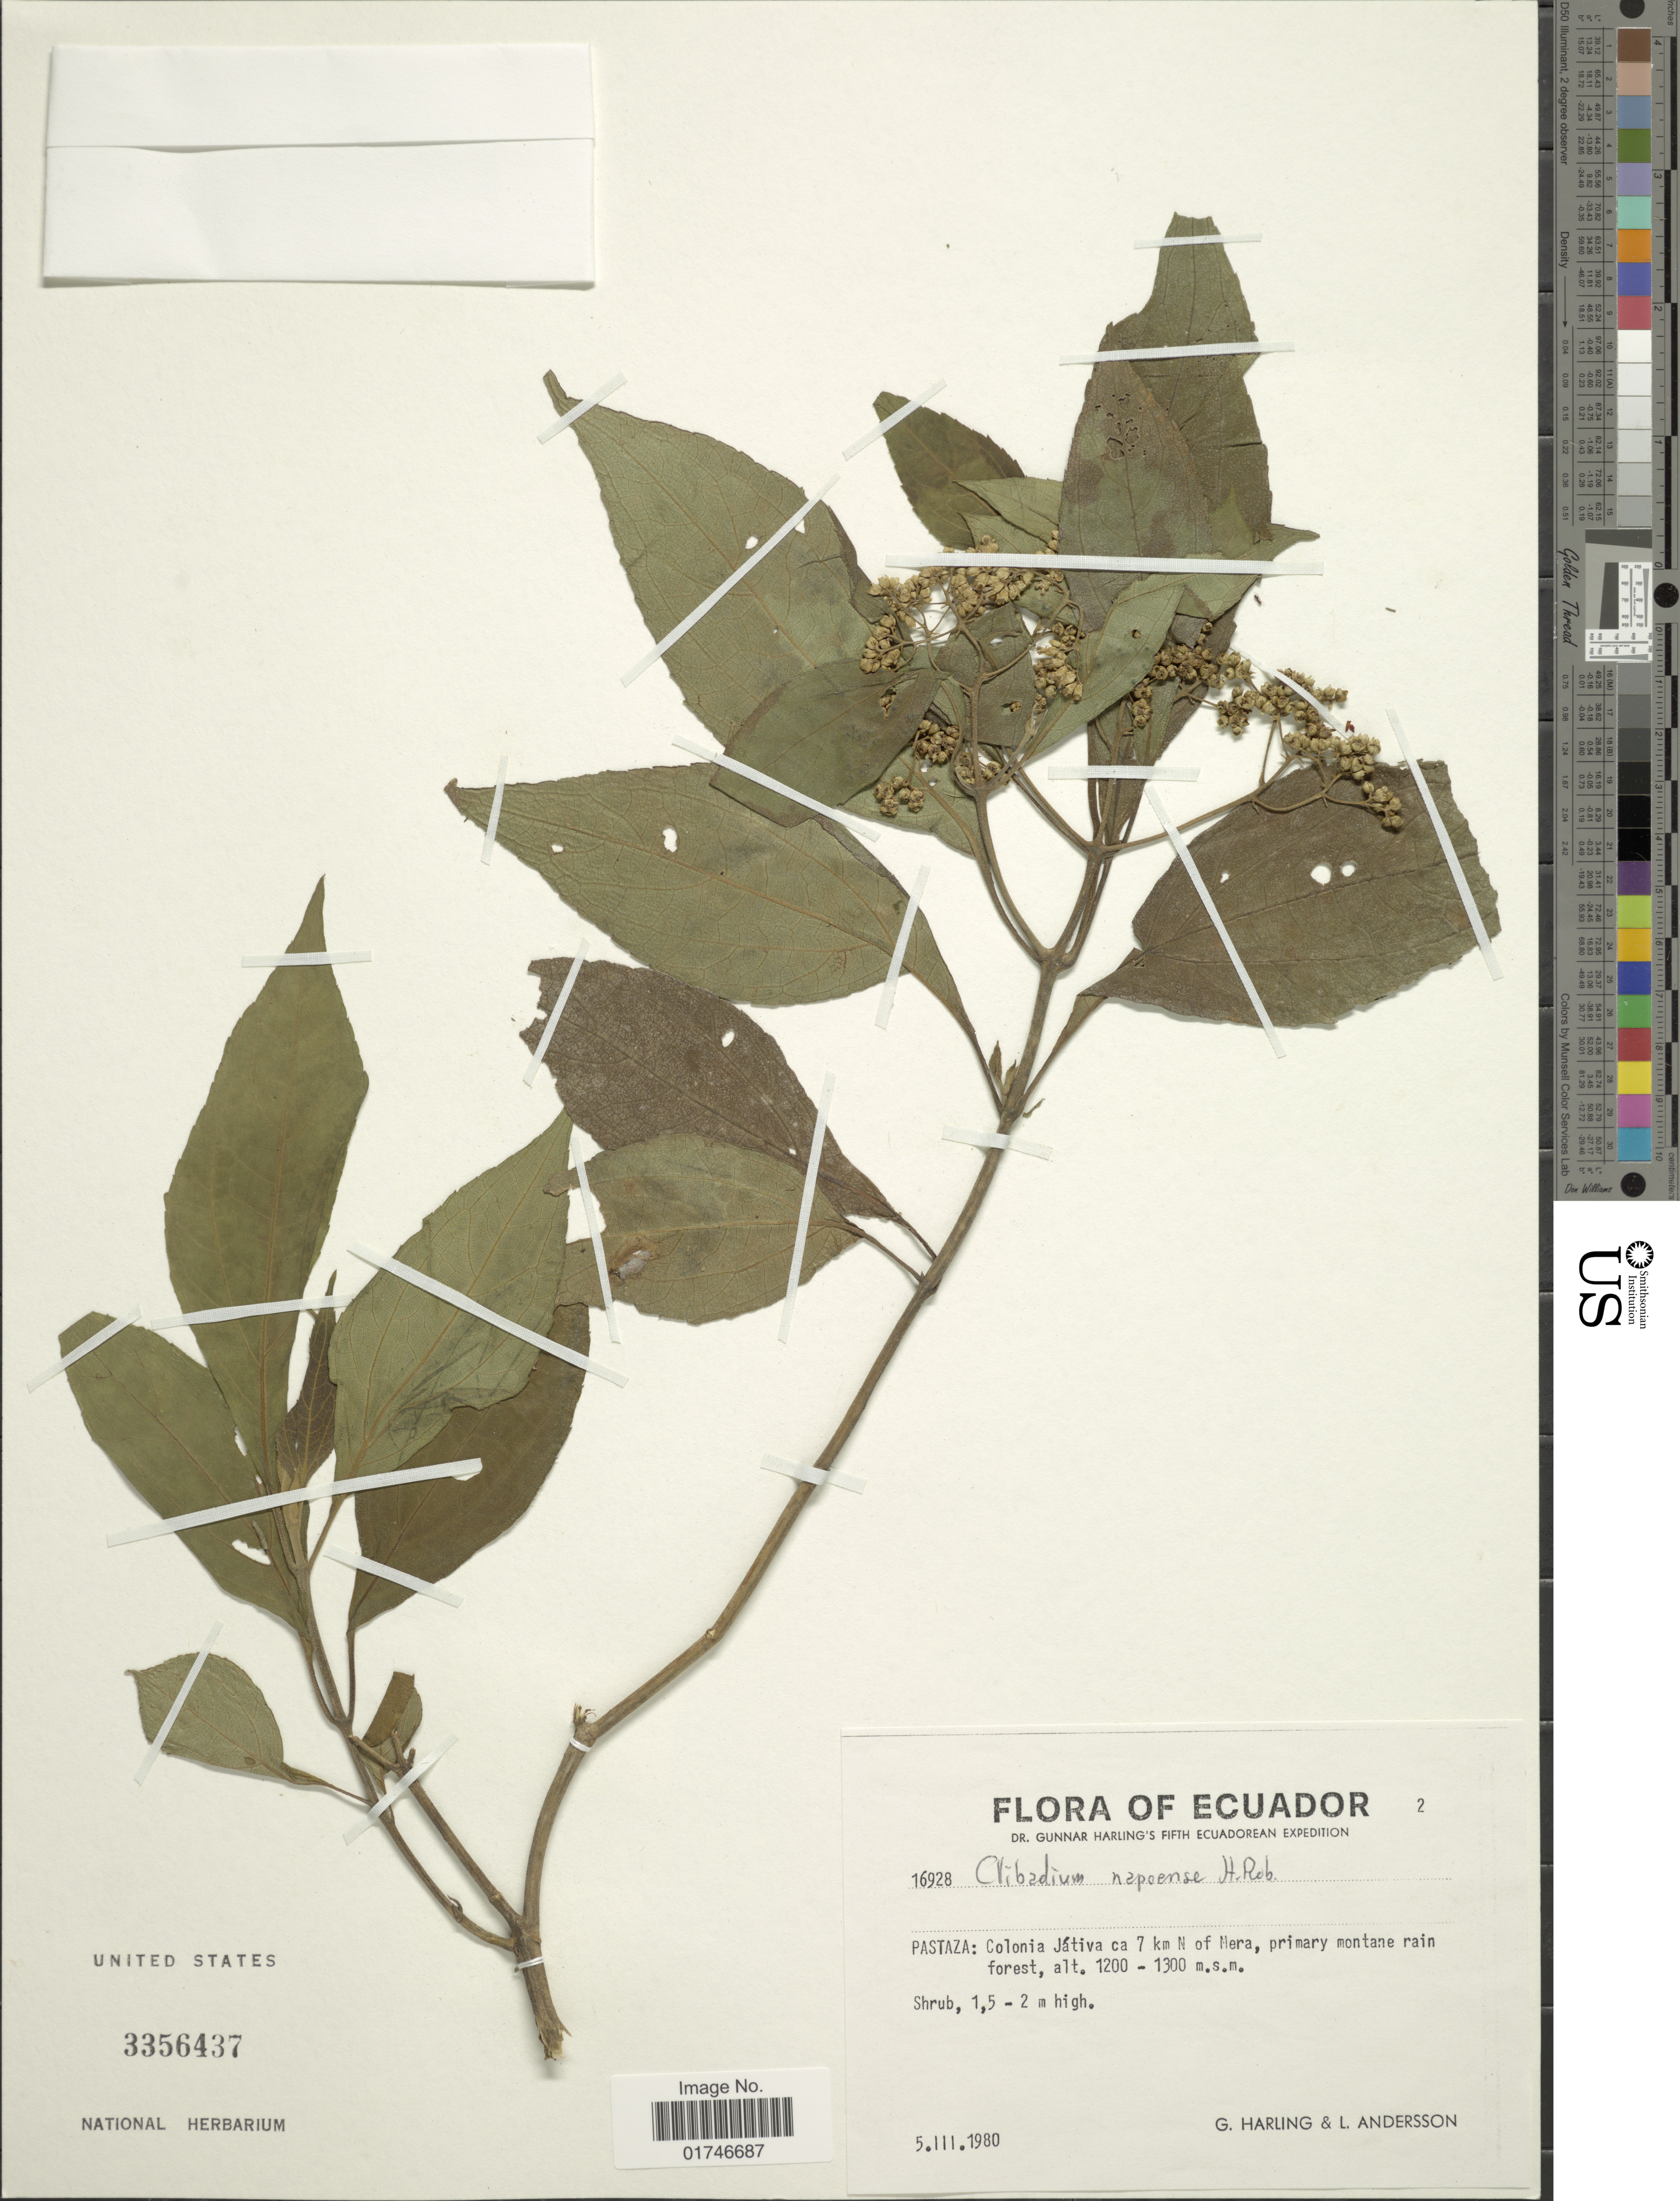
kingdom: Plantae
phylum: Tracheophyta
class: Magnoliopsida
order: Asterales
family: Asteraceae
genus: Clibadium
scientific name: Clibadium napoense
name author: H. Rob.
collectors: G. Harling & L. Andersson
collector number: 16928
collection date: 1980-03-05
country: Ecuador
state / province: Pastaza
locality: Pastaza: Colonia Játiva ca 7 km N of Hera, primary montane rain forest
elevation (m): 1200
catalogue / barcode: US 3356437